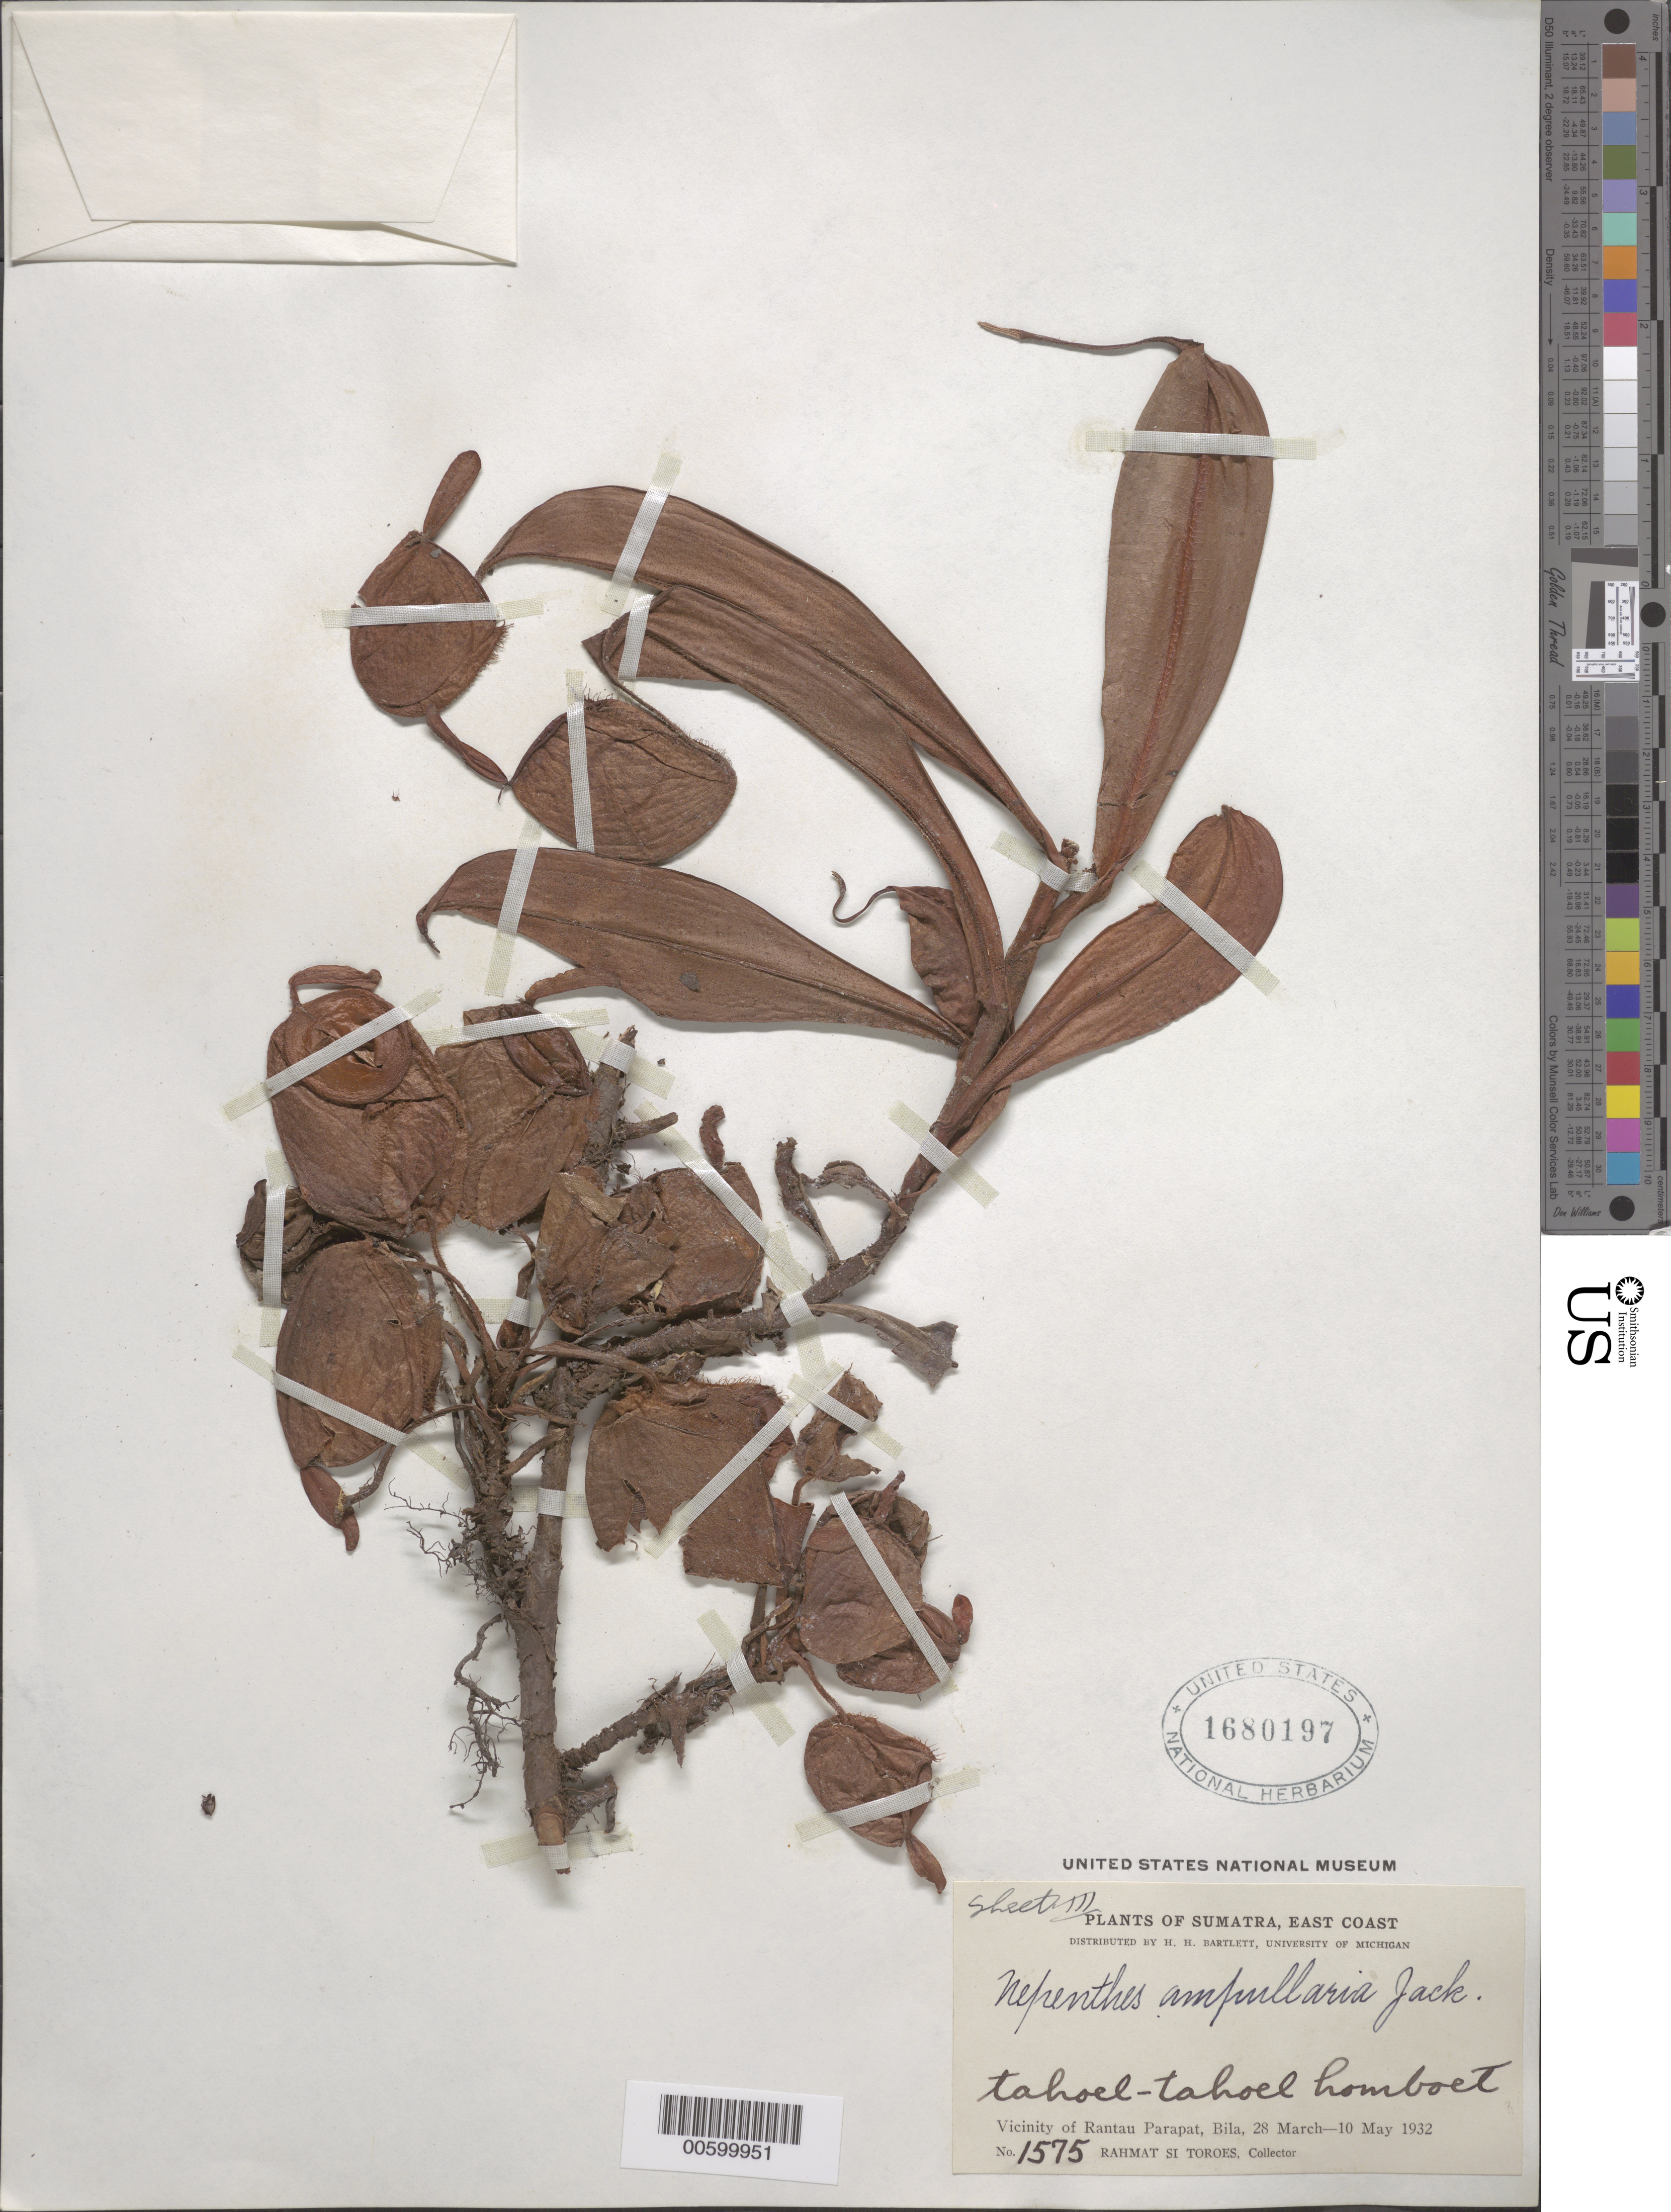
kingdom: Plantae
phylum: Tracheophyta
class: Magnoliopsida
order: Caryophyllales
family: Nepenthaceae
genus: Nepenthes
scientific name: Nepenthes ampullaria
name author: Jack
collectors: Rahmat Si Boeea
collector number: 1575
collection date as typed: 28 May 1932 to 10 May 1932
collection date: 1932-05-10/1932-05-28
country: Indonesia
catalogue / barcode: US 1680197